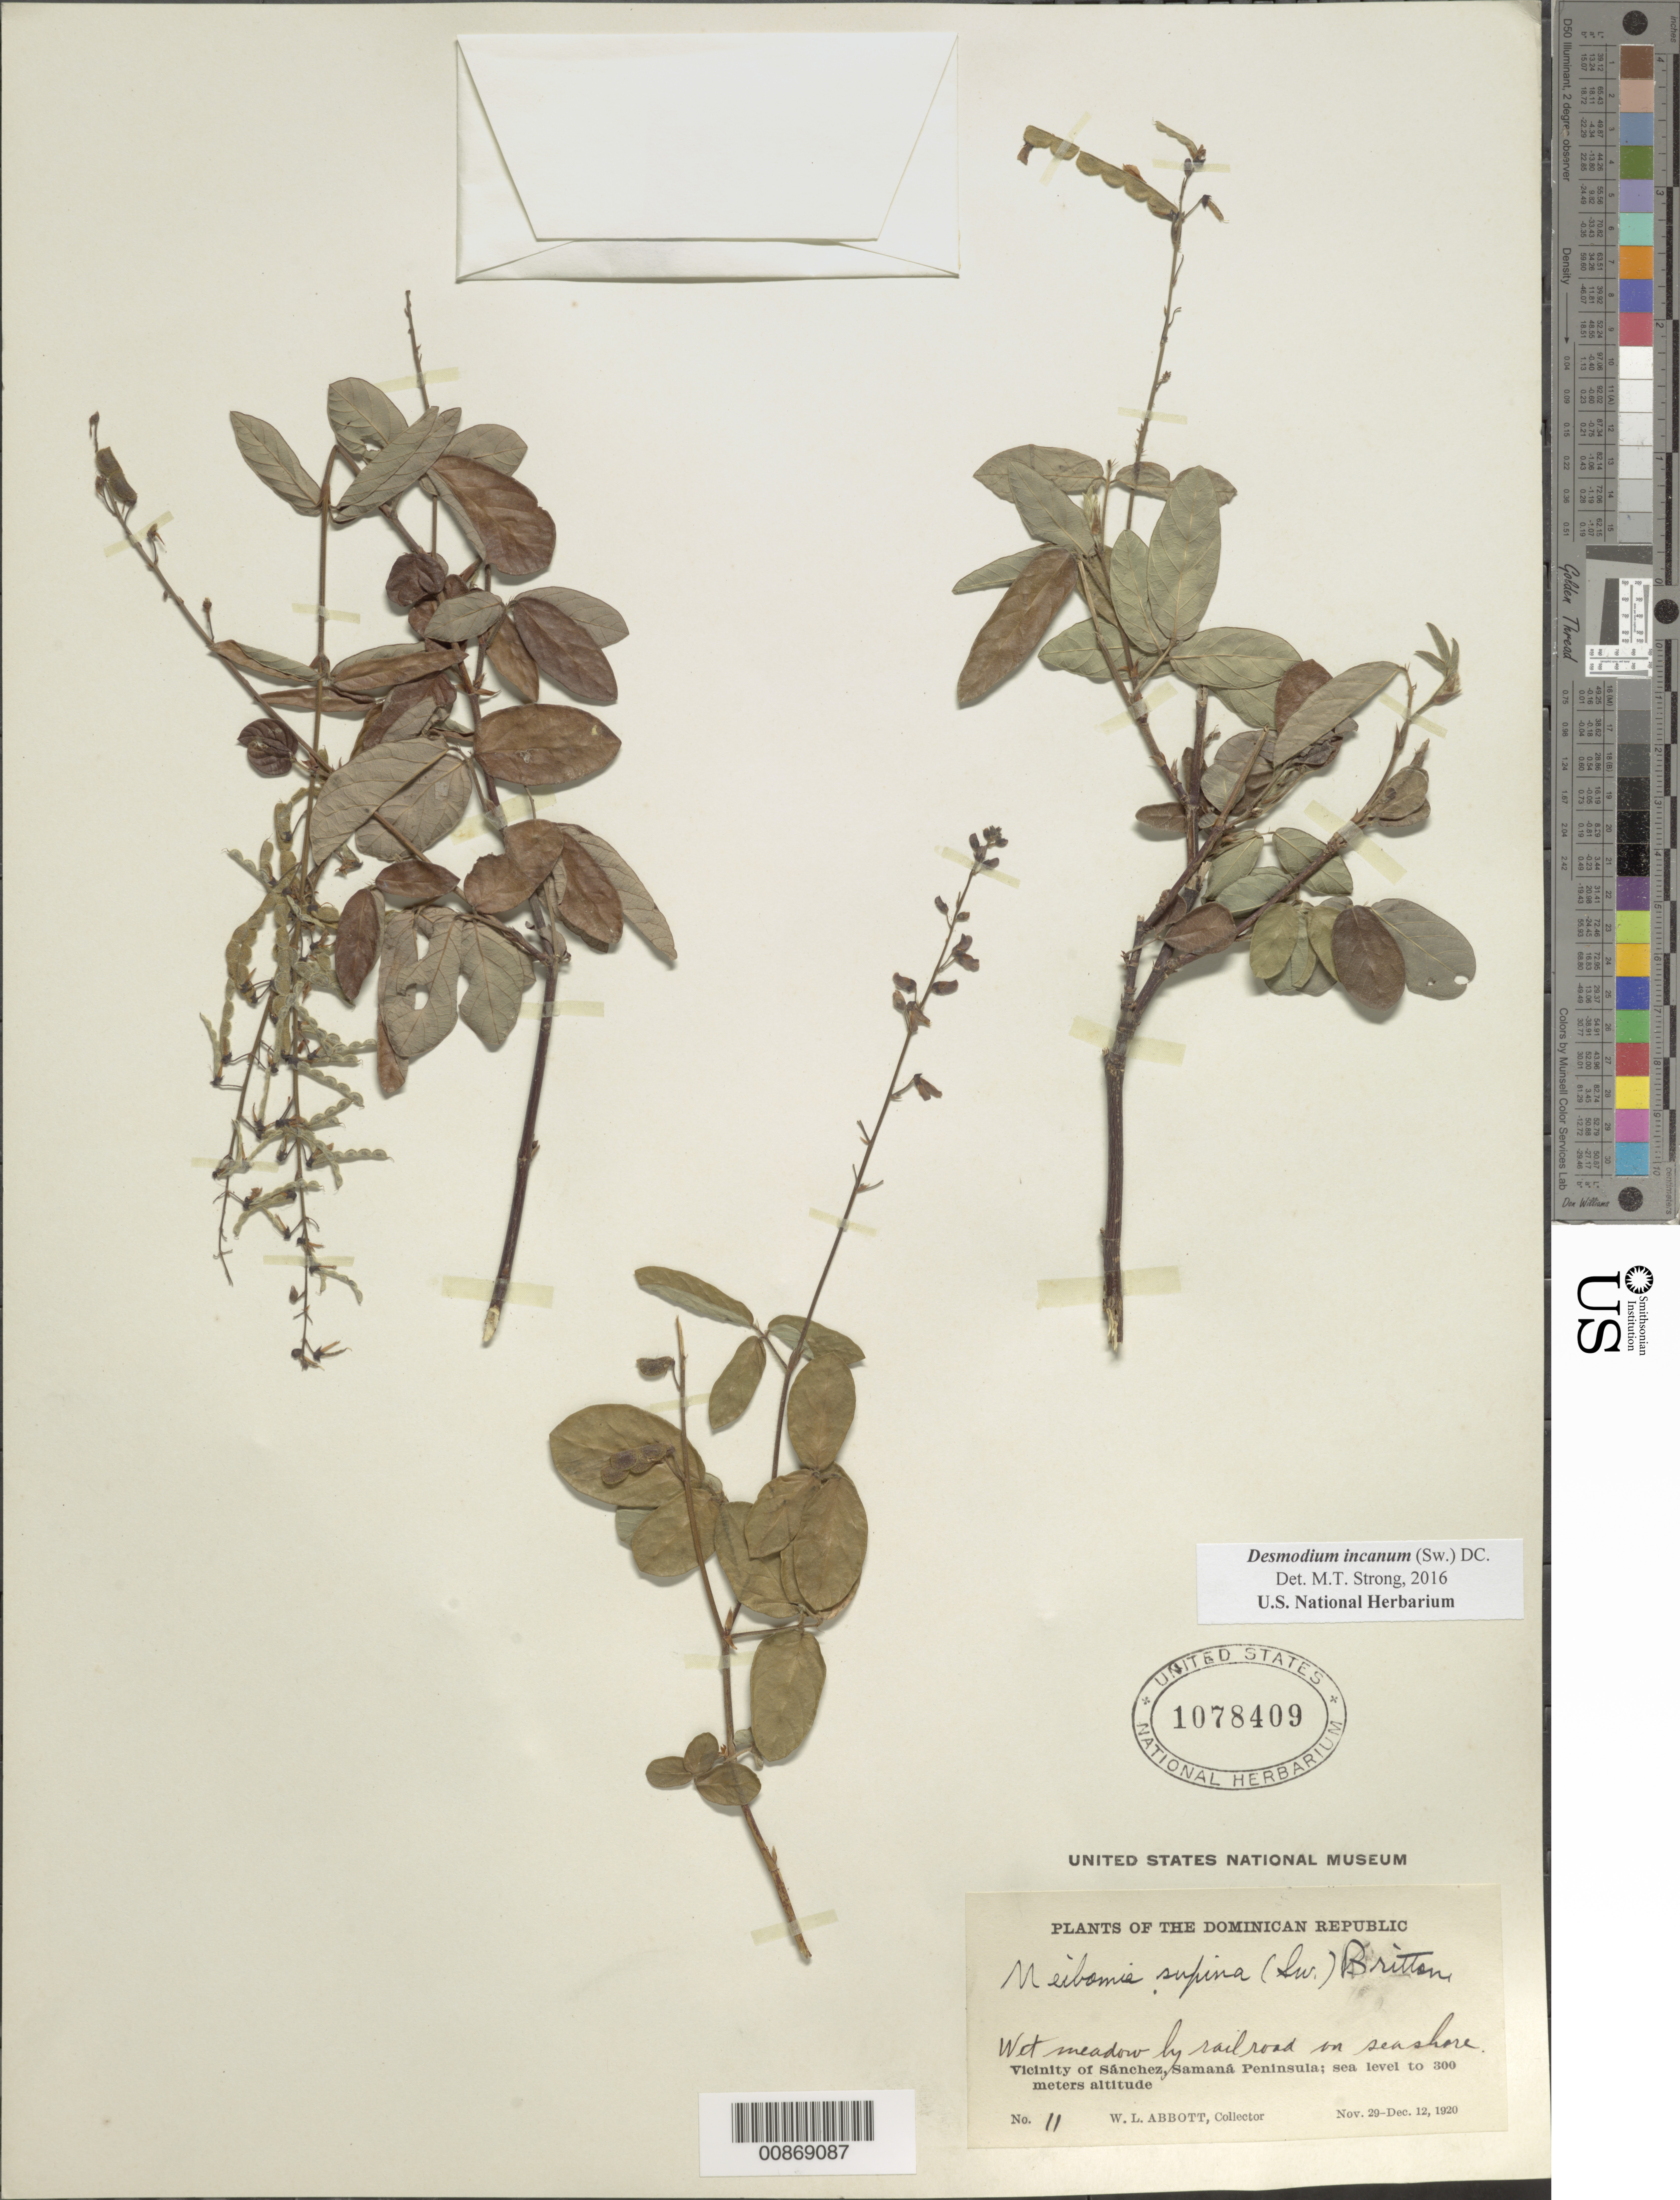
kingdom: Plantae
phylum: Tracheophyta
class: Magnoliopsida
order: Fabales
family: Fabaceae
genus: Desmodium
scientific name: Desmodium incanum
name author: (Sw.) DC.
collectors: W. L. Abbott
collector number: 11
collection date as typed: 29 Nov 1920 to 12 Dec 1920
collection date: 1920-11-29/1920-12-12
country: Dominican Republic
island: Hispaniola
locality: Vicinity of Sánchez, Samaná Peninsula. By railroad on seashore.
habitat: Wet meadow on seashore.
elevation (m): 0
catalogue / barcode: US 1078409